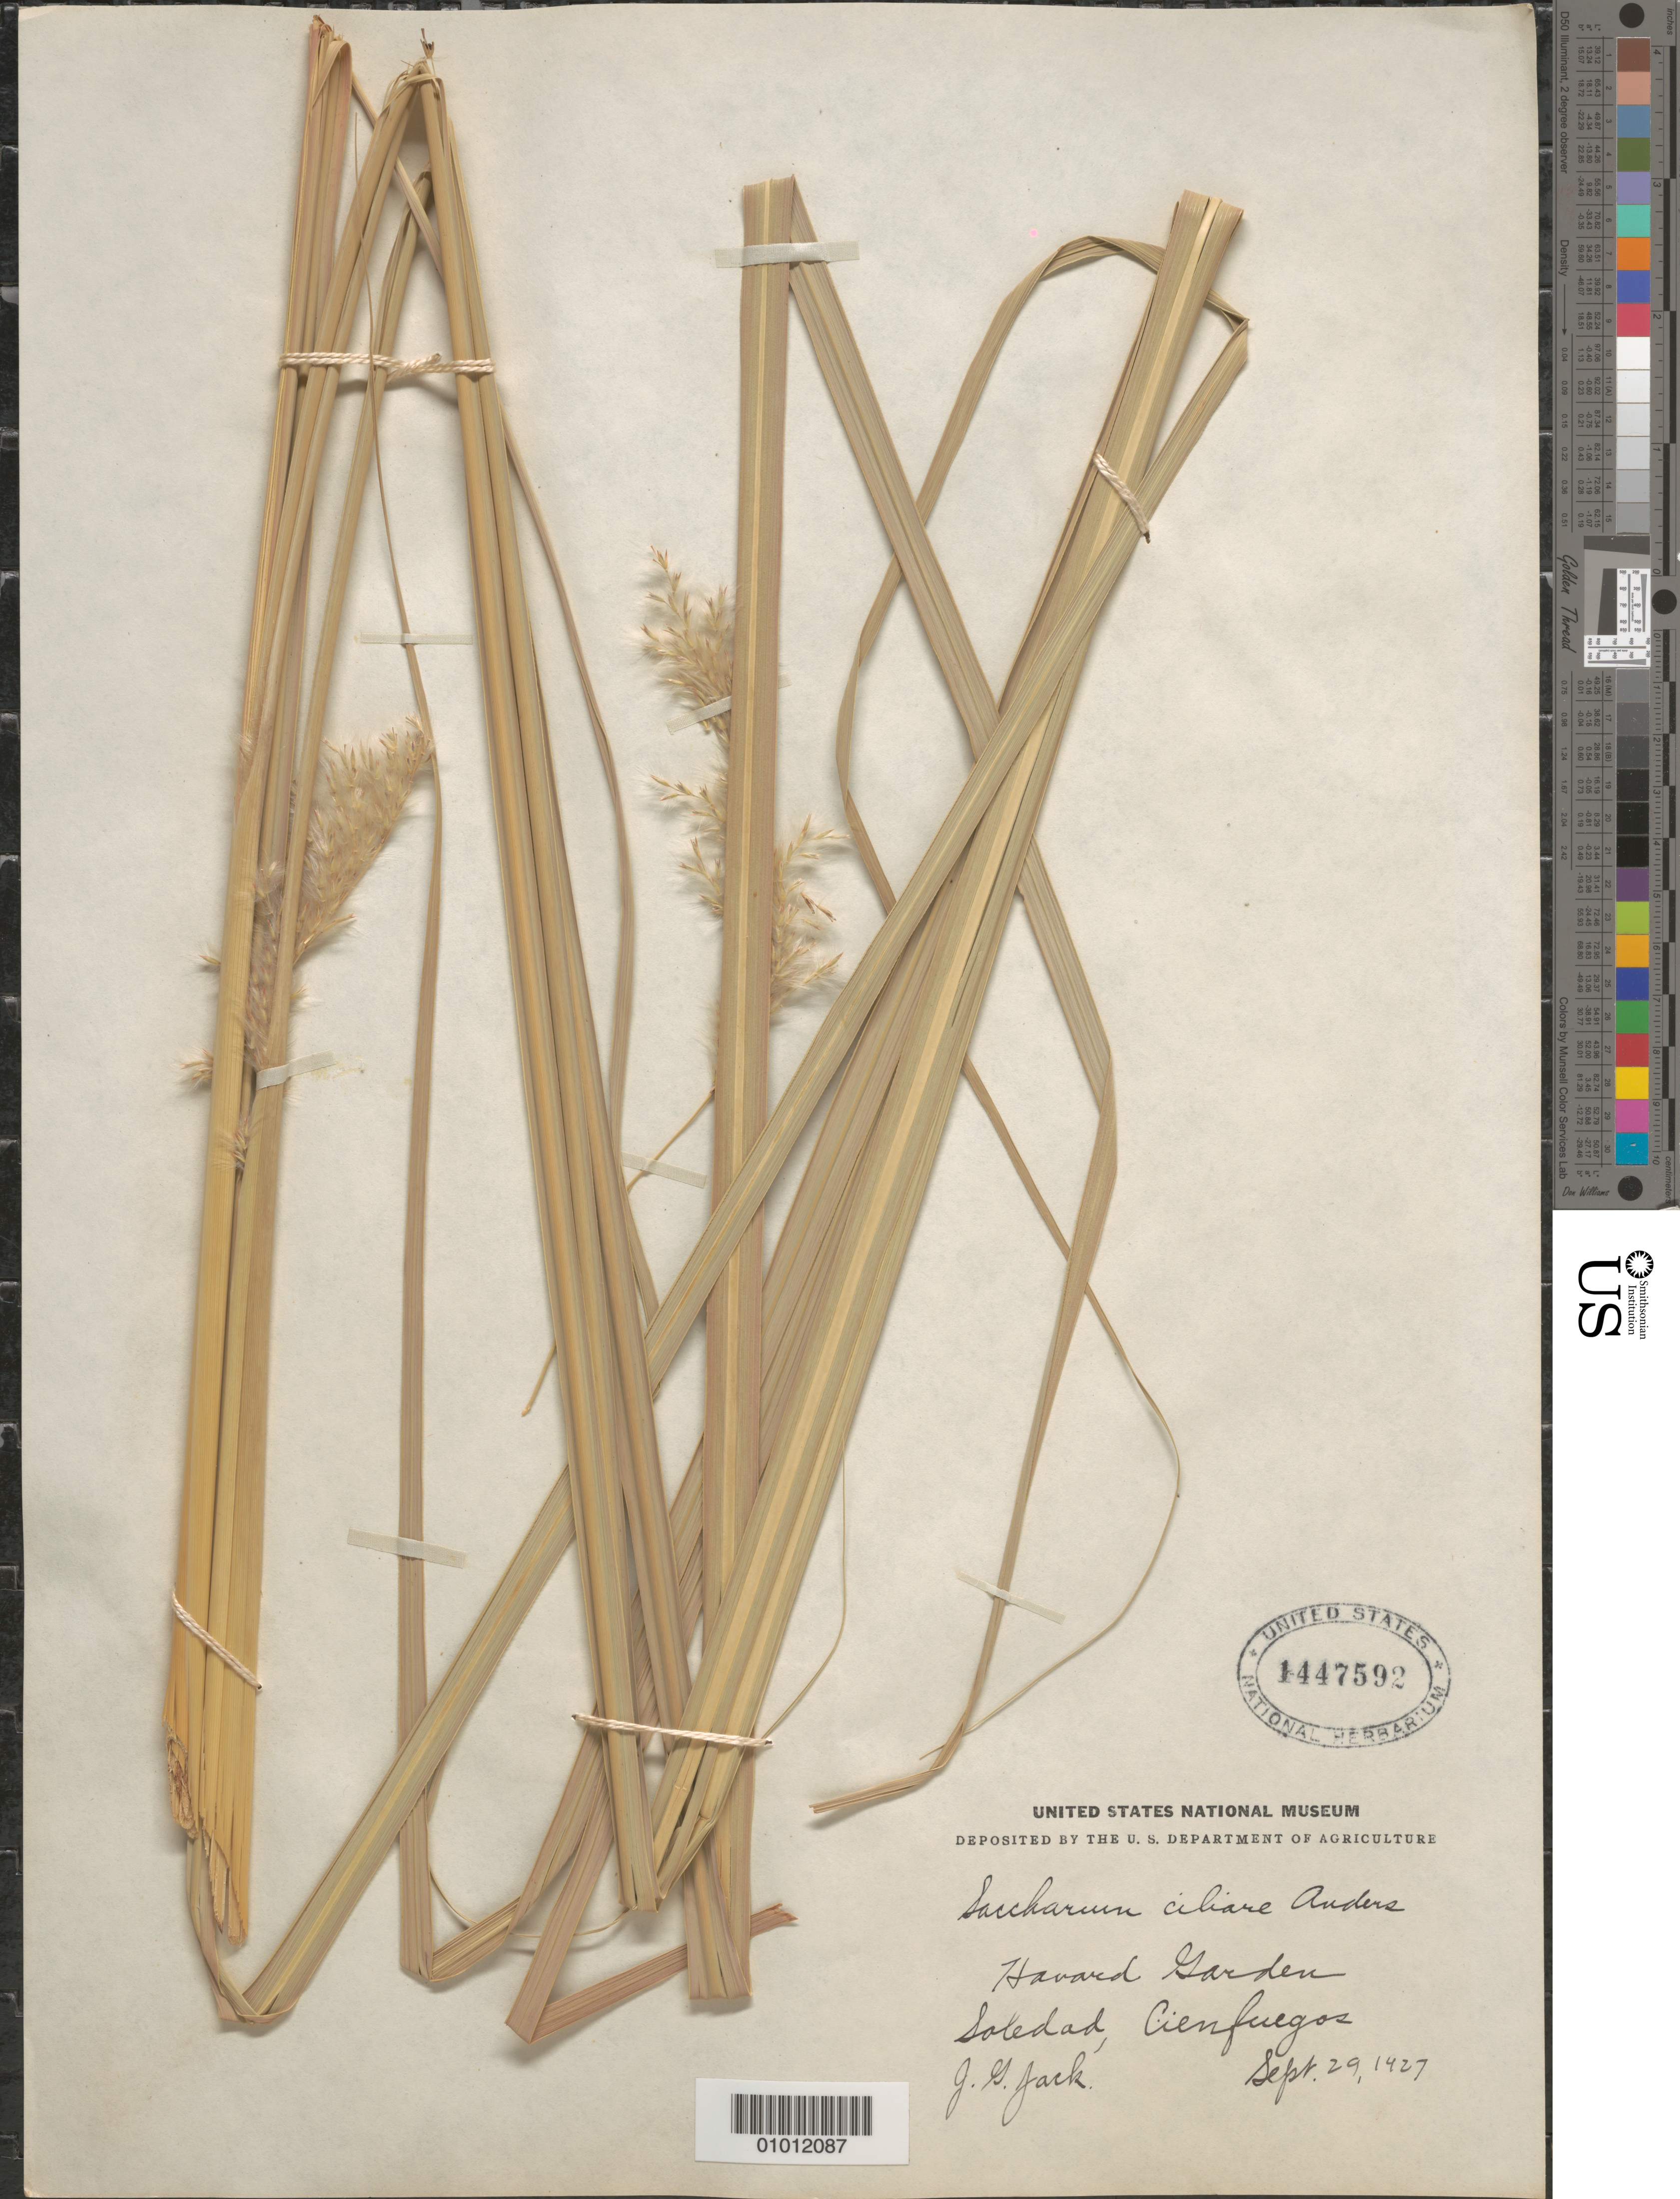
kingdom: Plantae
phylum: Tracheophyta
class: Liliopsida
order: Poales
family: Poaceae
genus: Saccharum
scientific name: Saccharum ciliare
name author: Andersson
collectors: J. G. Jack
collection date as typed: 29 Sep 1927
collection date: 1927-09-29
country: Cuba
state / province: Cienfuegos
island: Cuba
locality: Harvard garden, Soledad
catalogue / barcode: US 1447592